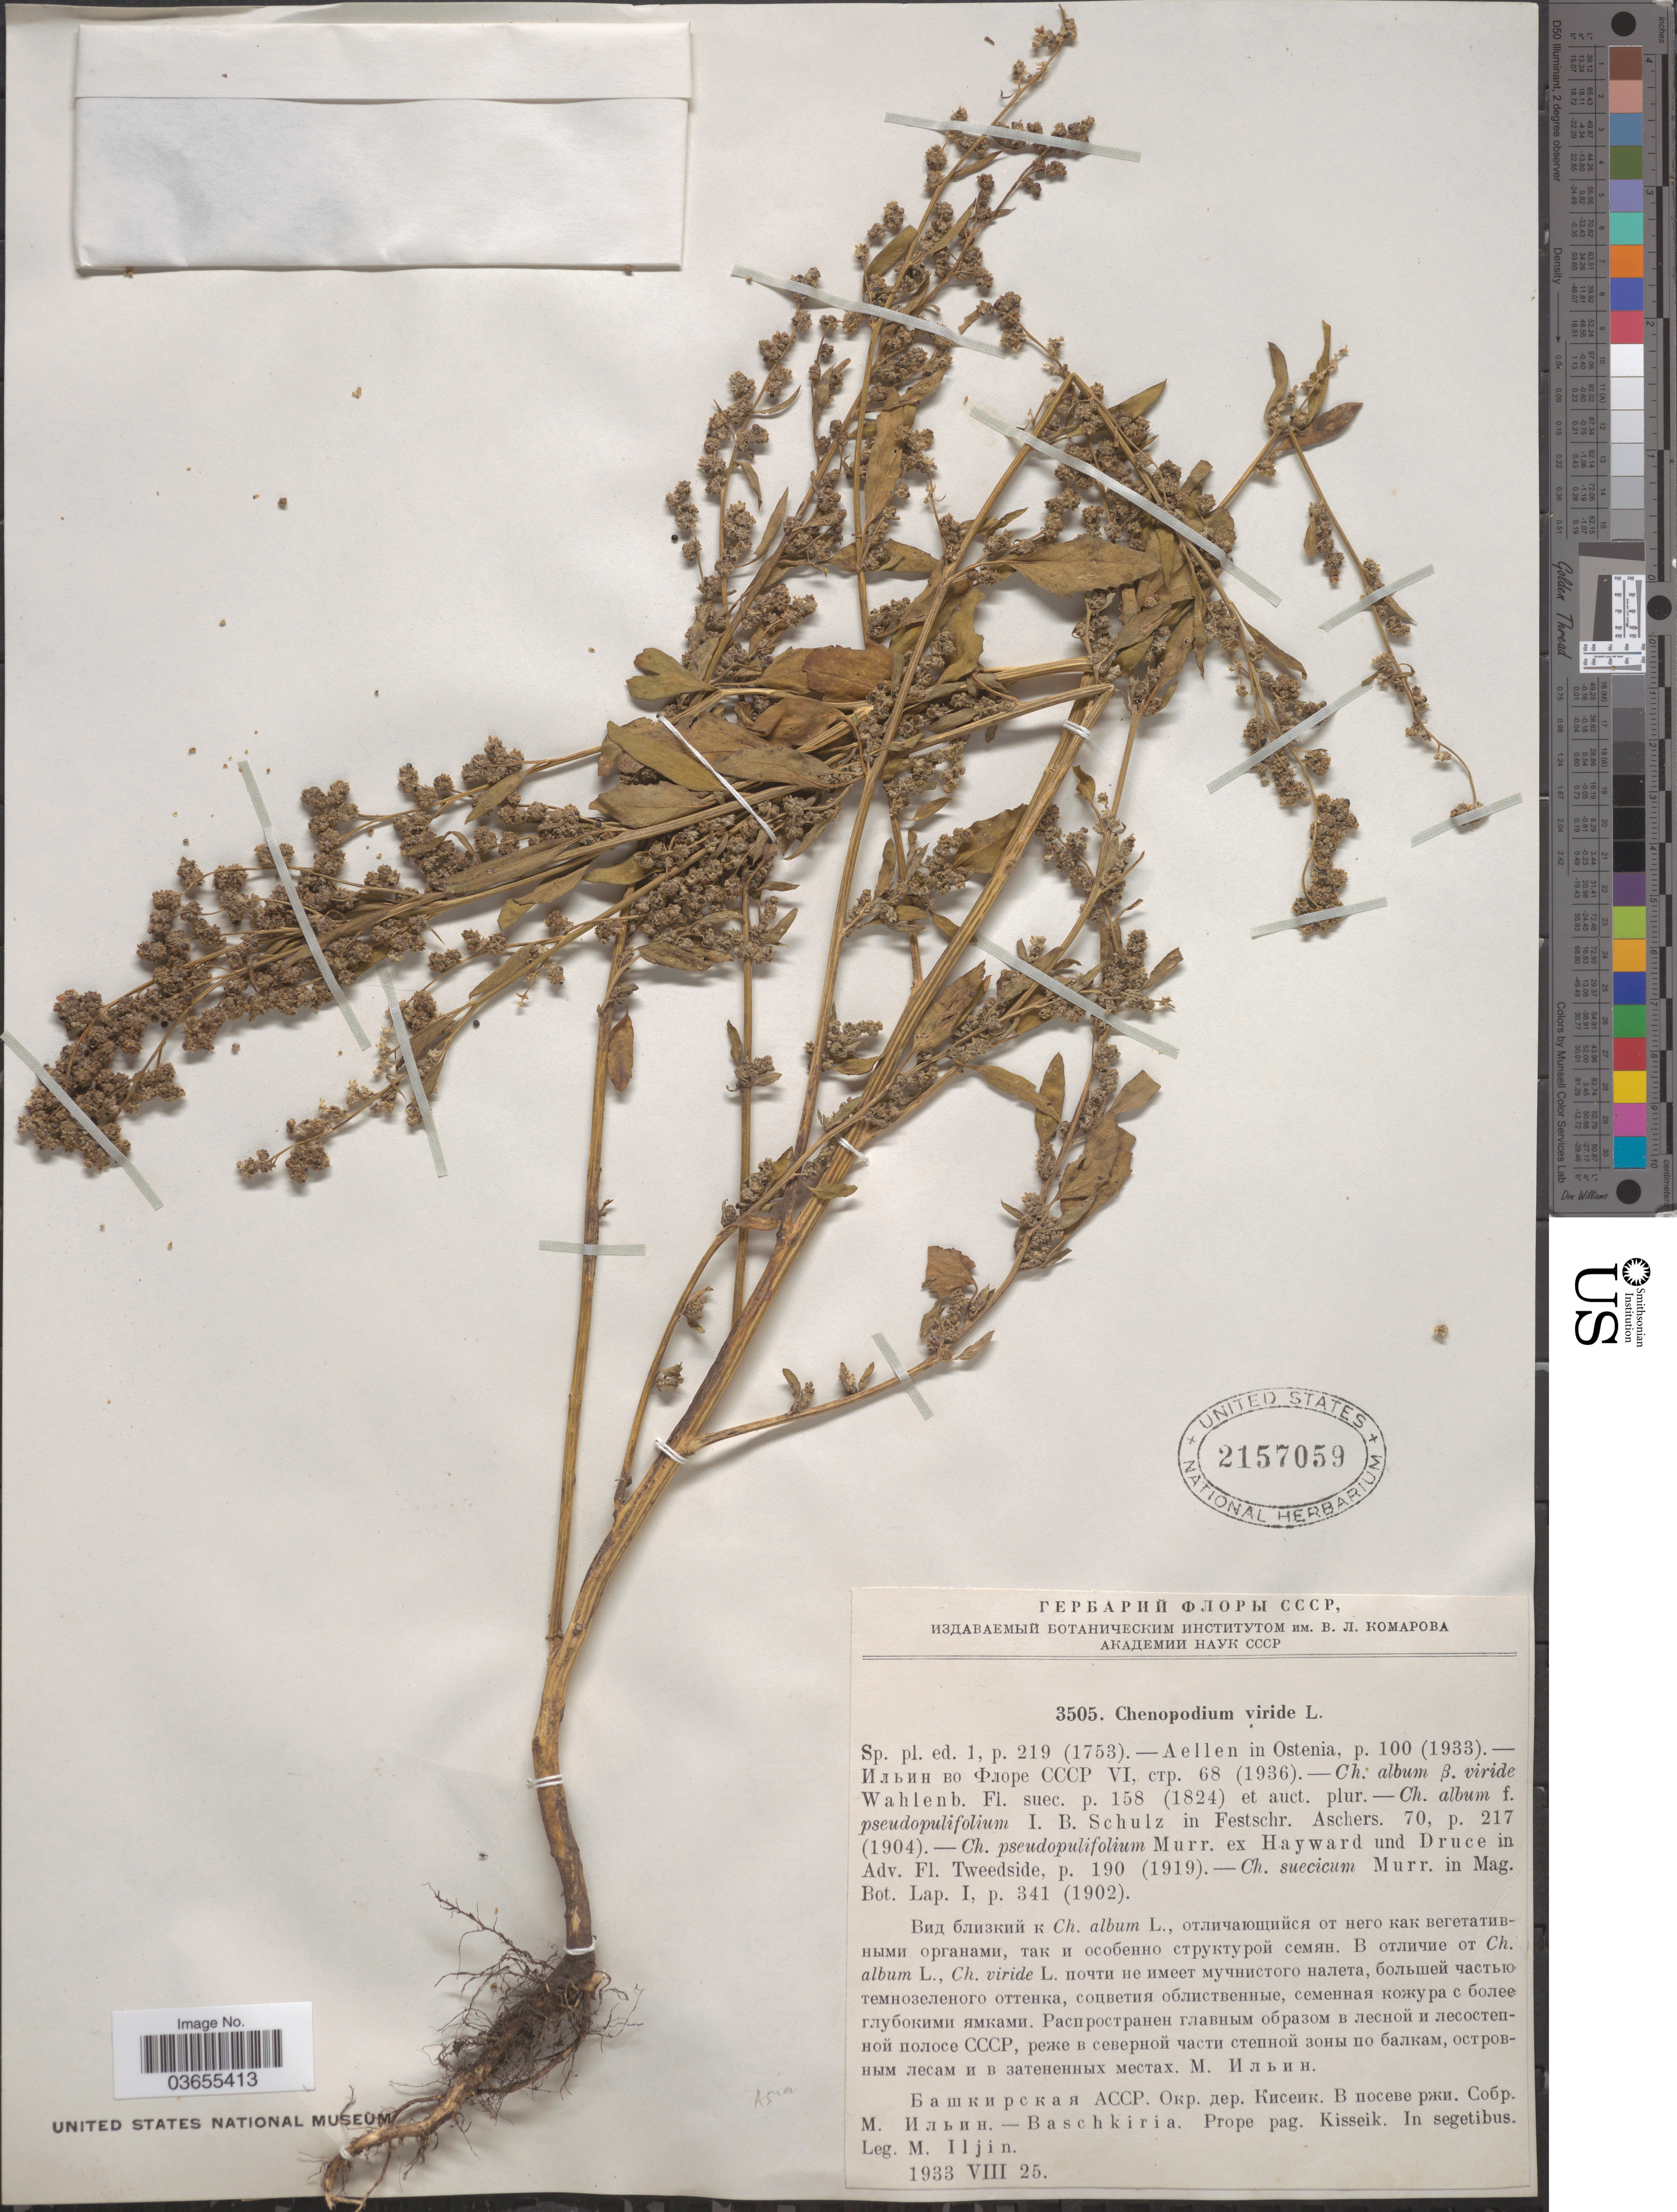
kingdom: Plantae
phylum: Tracheophyta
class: Magnoliopsida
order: Caryophyllales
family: Amaranthaceae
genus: Chenopodium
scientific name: Chenopodium viride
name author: L.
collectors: M. Iljin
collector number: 3505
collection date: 1933-08-25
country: Russian Federation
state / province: Bashkortostan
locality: Baschkiria. Prope pag. Kisseik.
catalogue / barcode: US 2157059